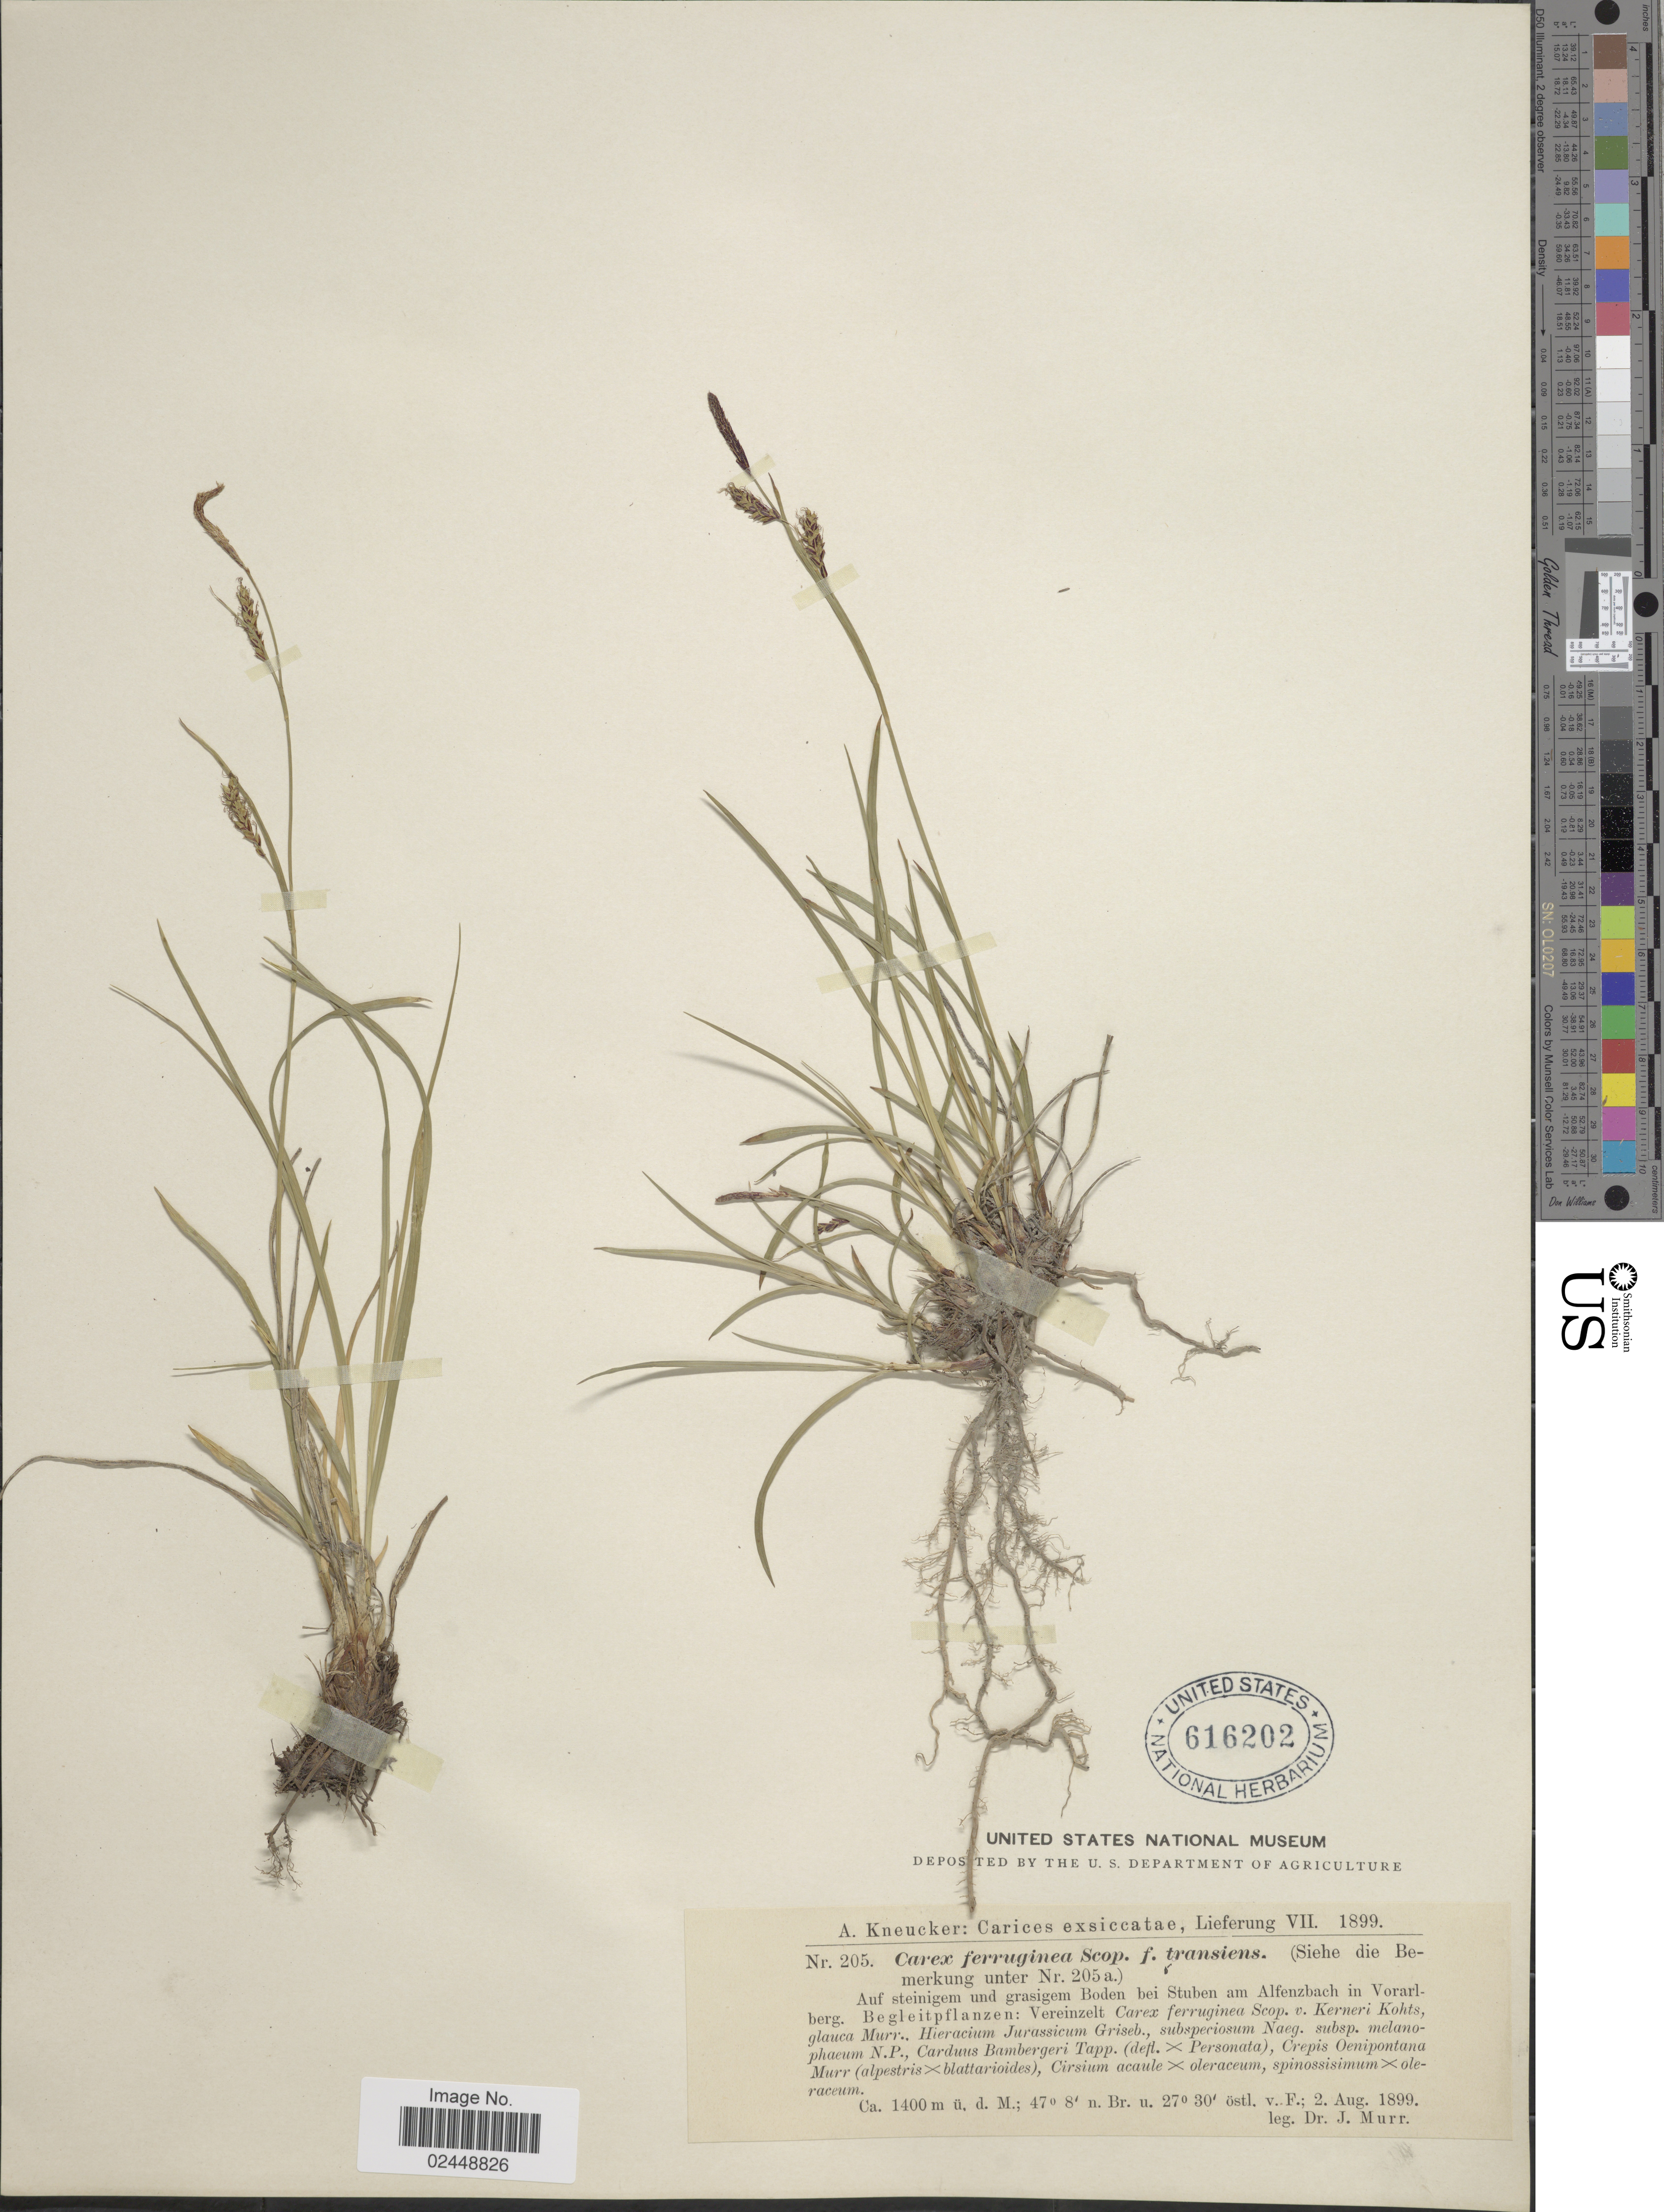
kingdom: Plantae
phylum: Tracheophyta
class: Liliopsida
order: Poales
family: Cyperaceae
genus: Carex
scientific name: Carex ferruginea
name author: Scop.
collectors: J. Murr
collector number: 205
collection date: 1899-08-02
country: Austria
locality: Auf steinigem und grasigem Boden bei Stuben am Alfenzbach in Vorarlberg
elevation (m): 1400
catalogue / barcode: US 616202